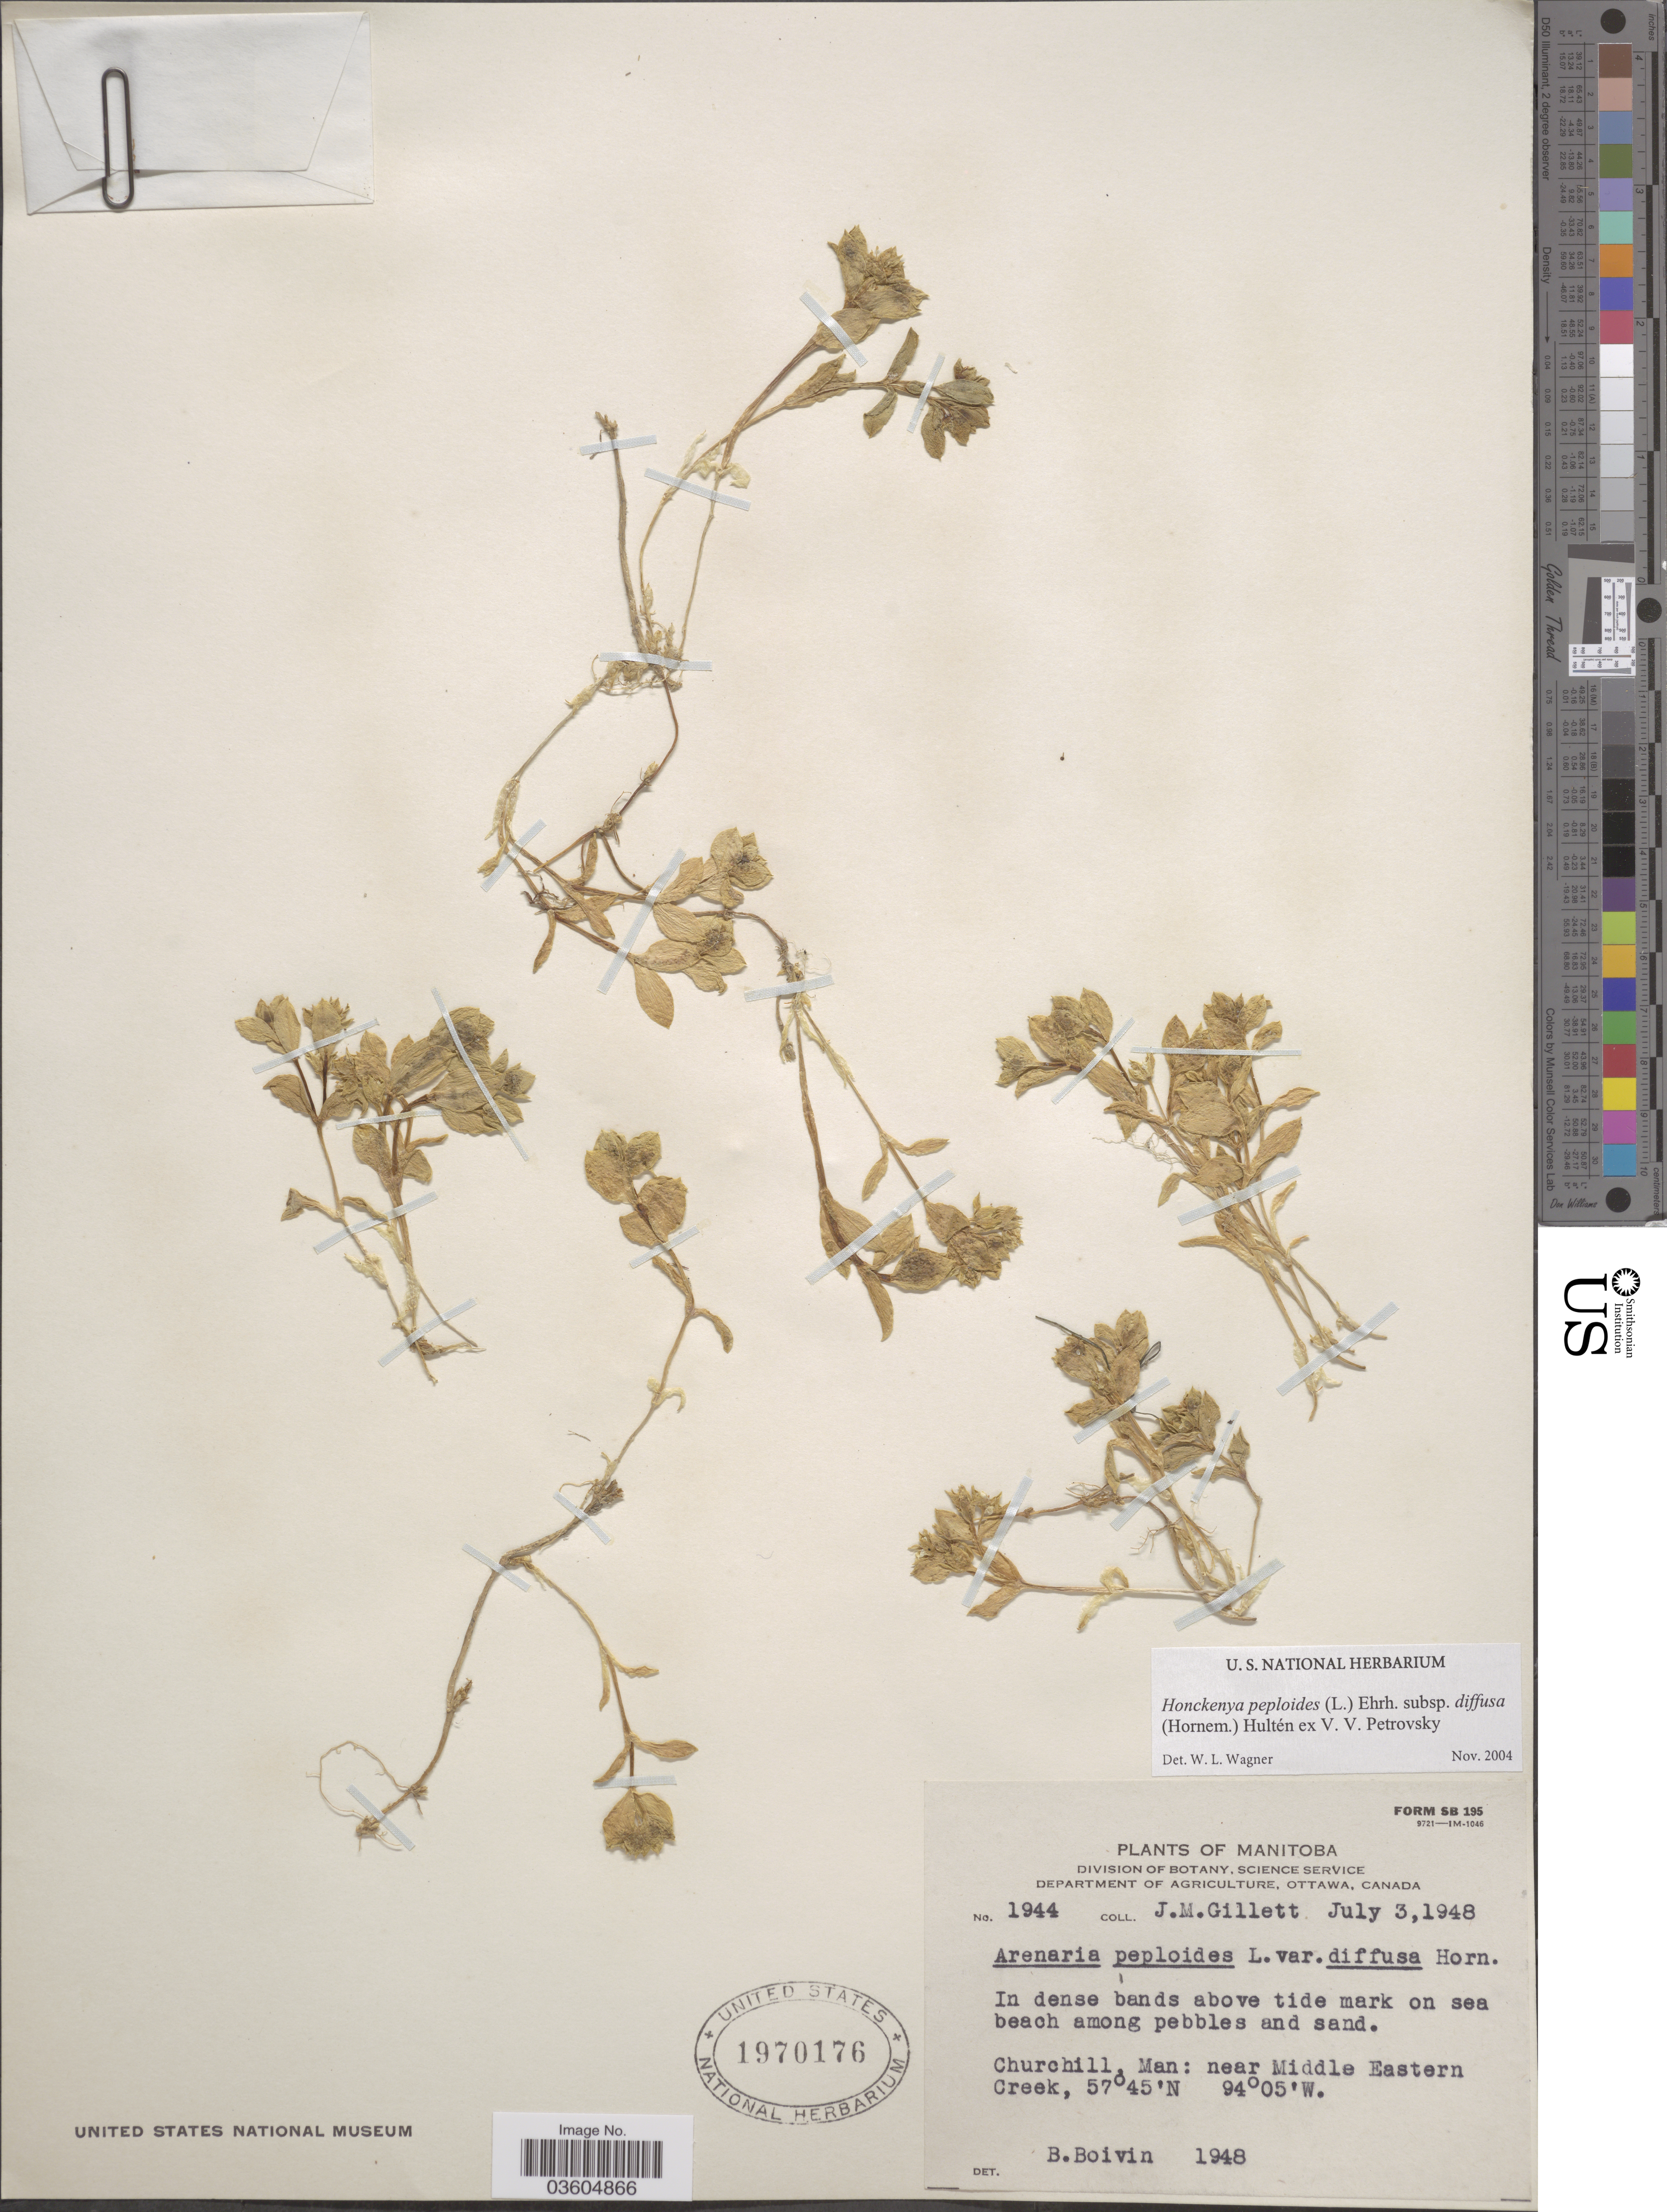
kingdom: Plantae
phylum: Tracheophyta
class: Magnoliopsida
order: Caryophyllales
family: Caryophyllaceae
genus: Honckenya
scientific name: Honckenya peploides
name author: (L.) Ehrh.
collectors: J. M. Gillett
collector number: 1944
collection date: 1948-07-03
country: Canada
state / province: Manitoba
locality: Churchill, Man: near Middle Eastern Creek.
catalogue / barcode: US 1970176